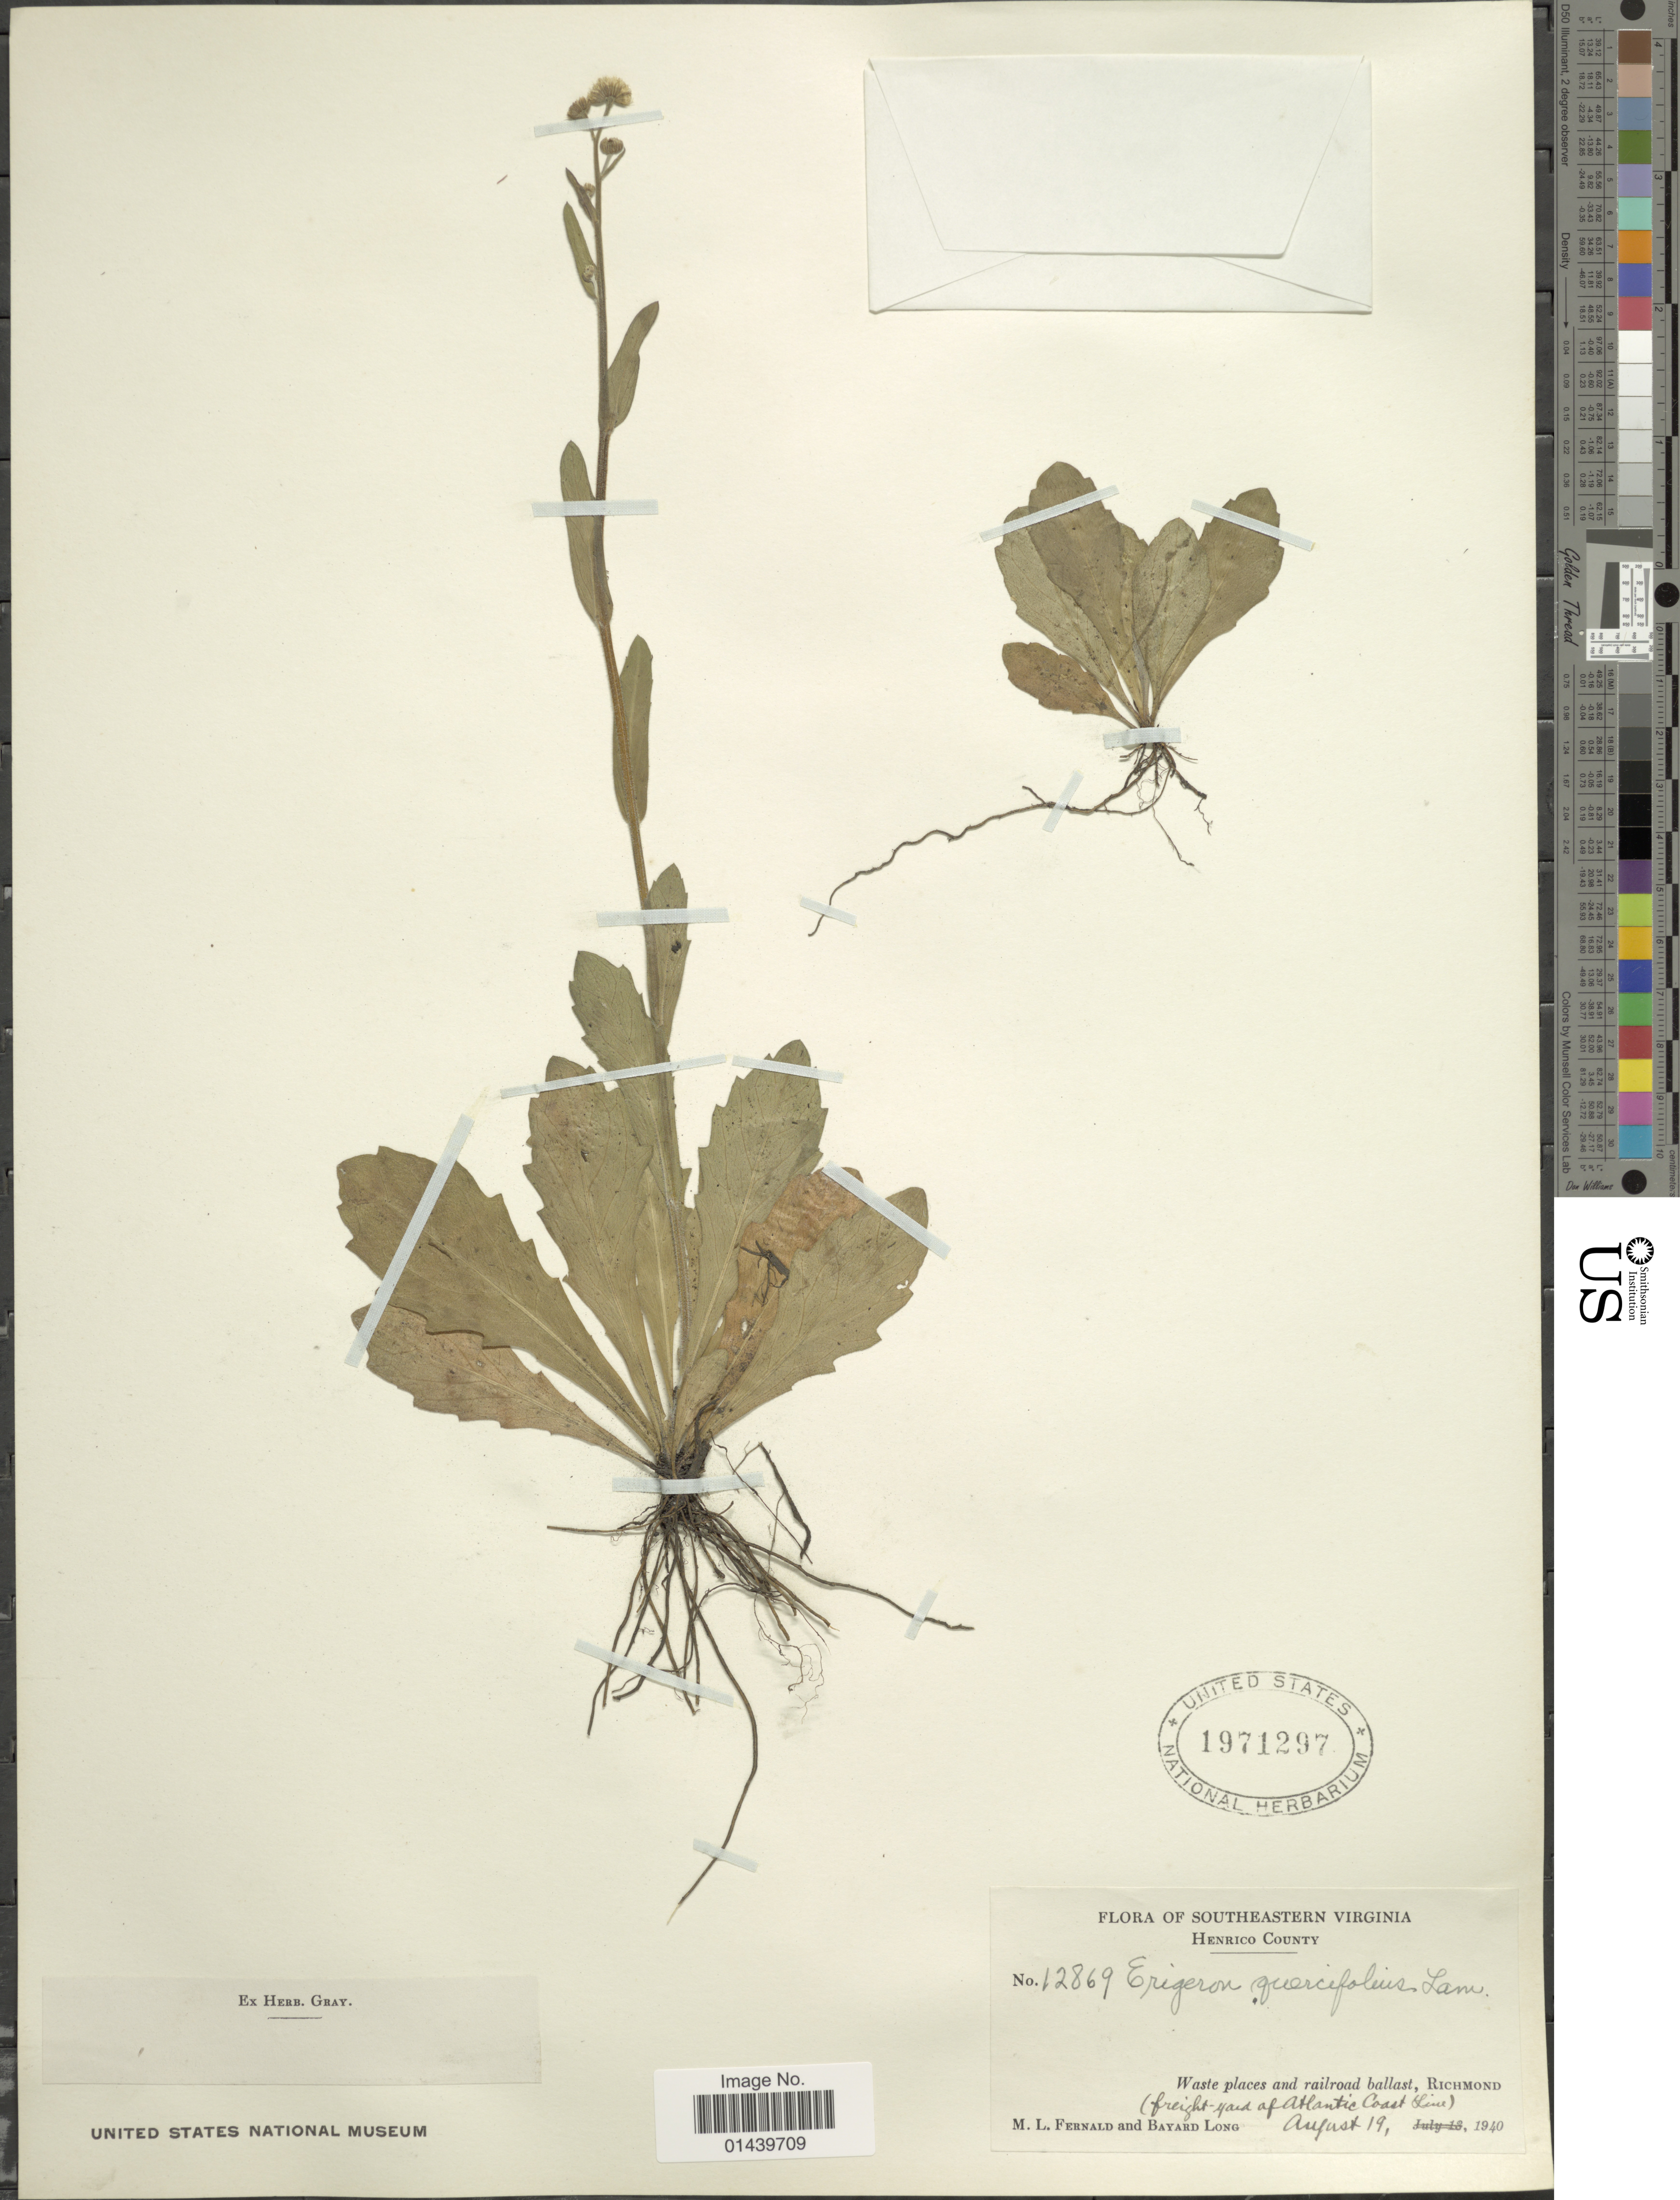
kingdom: Plantae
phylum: Tracheophyta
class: Magnoliopsida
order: Asterales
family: Asteraceae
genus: Erigeron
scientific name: Erigeron quercifolius Lam.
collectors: M. L. Fernald & B. Long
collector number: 12869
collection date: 1940-08-19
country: United States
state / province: Virginia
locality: Southeastern Virginia. Waste places and railroad ballast, Richmond (freight yard of Atlantic Coast Line).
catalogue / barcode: US 1971297